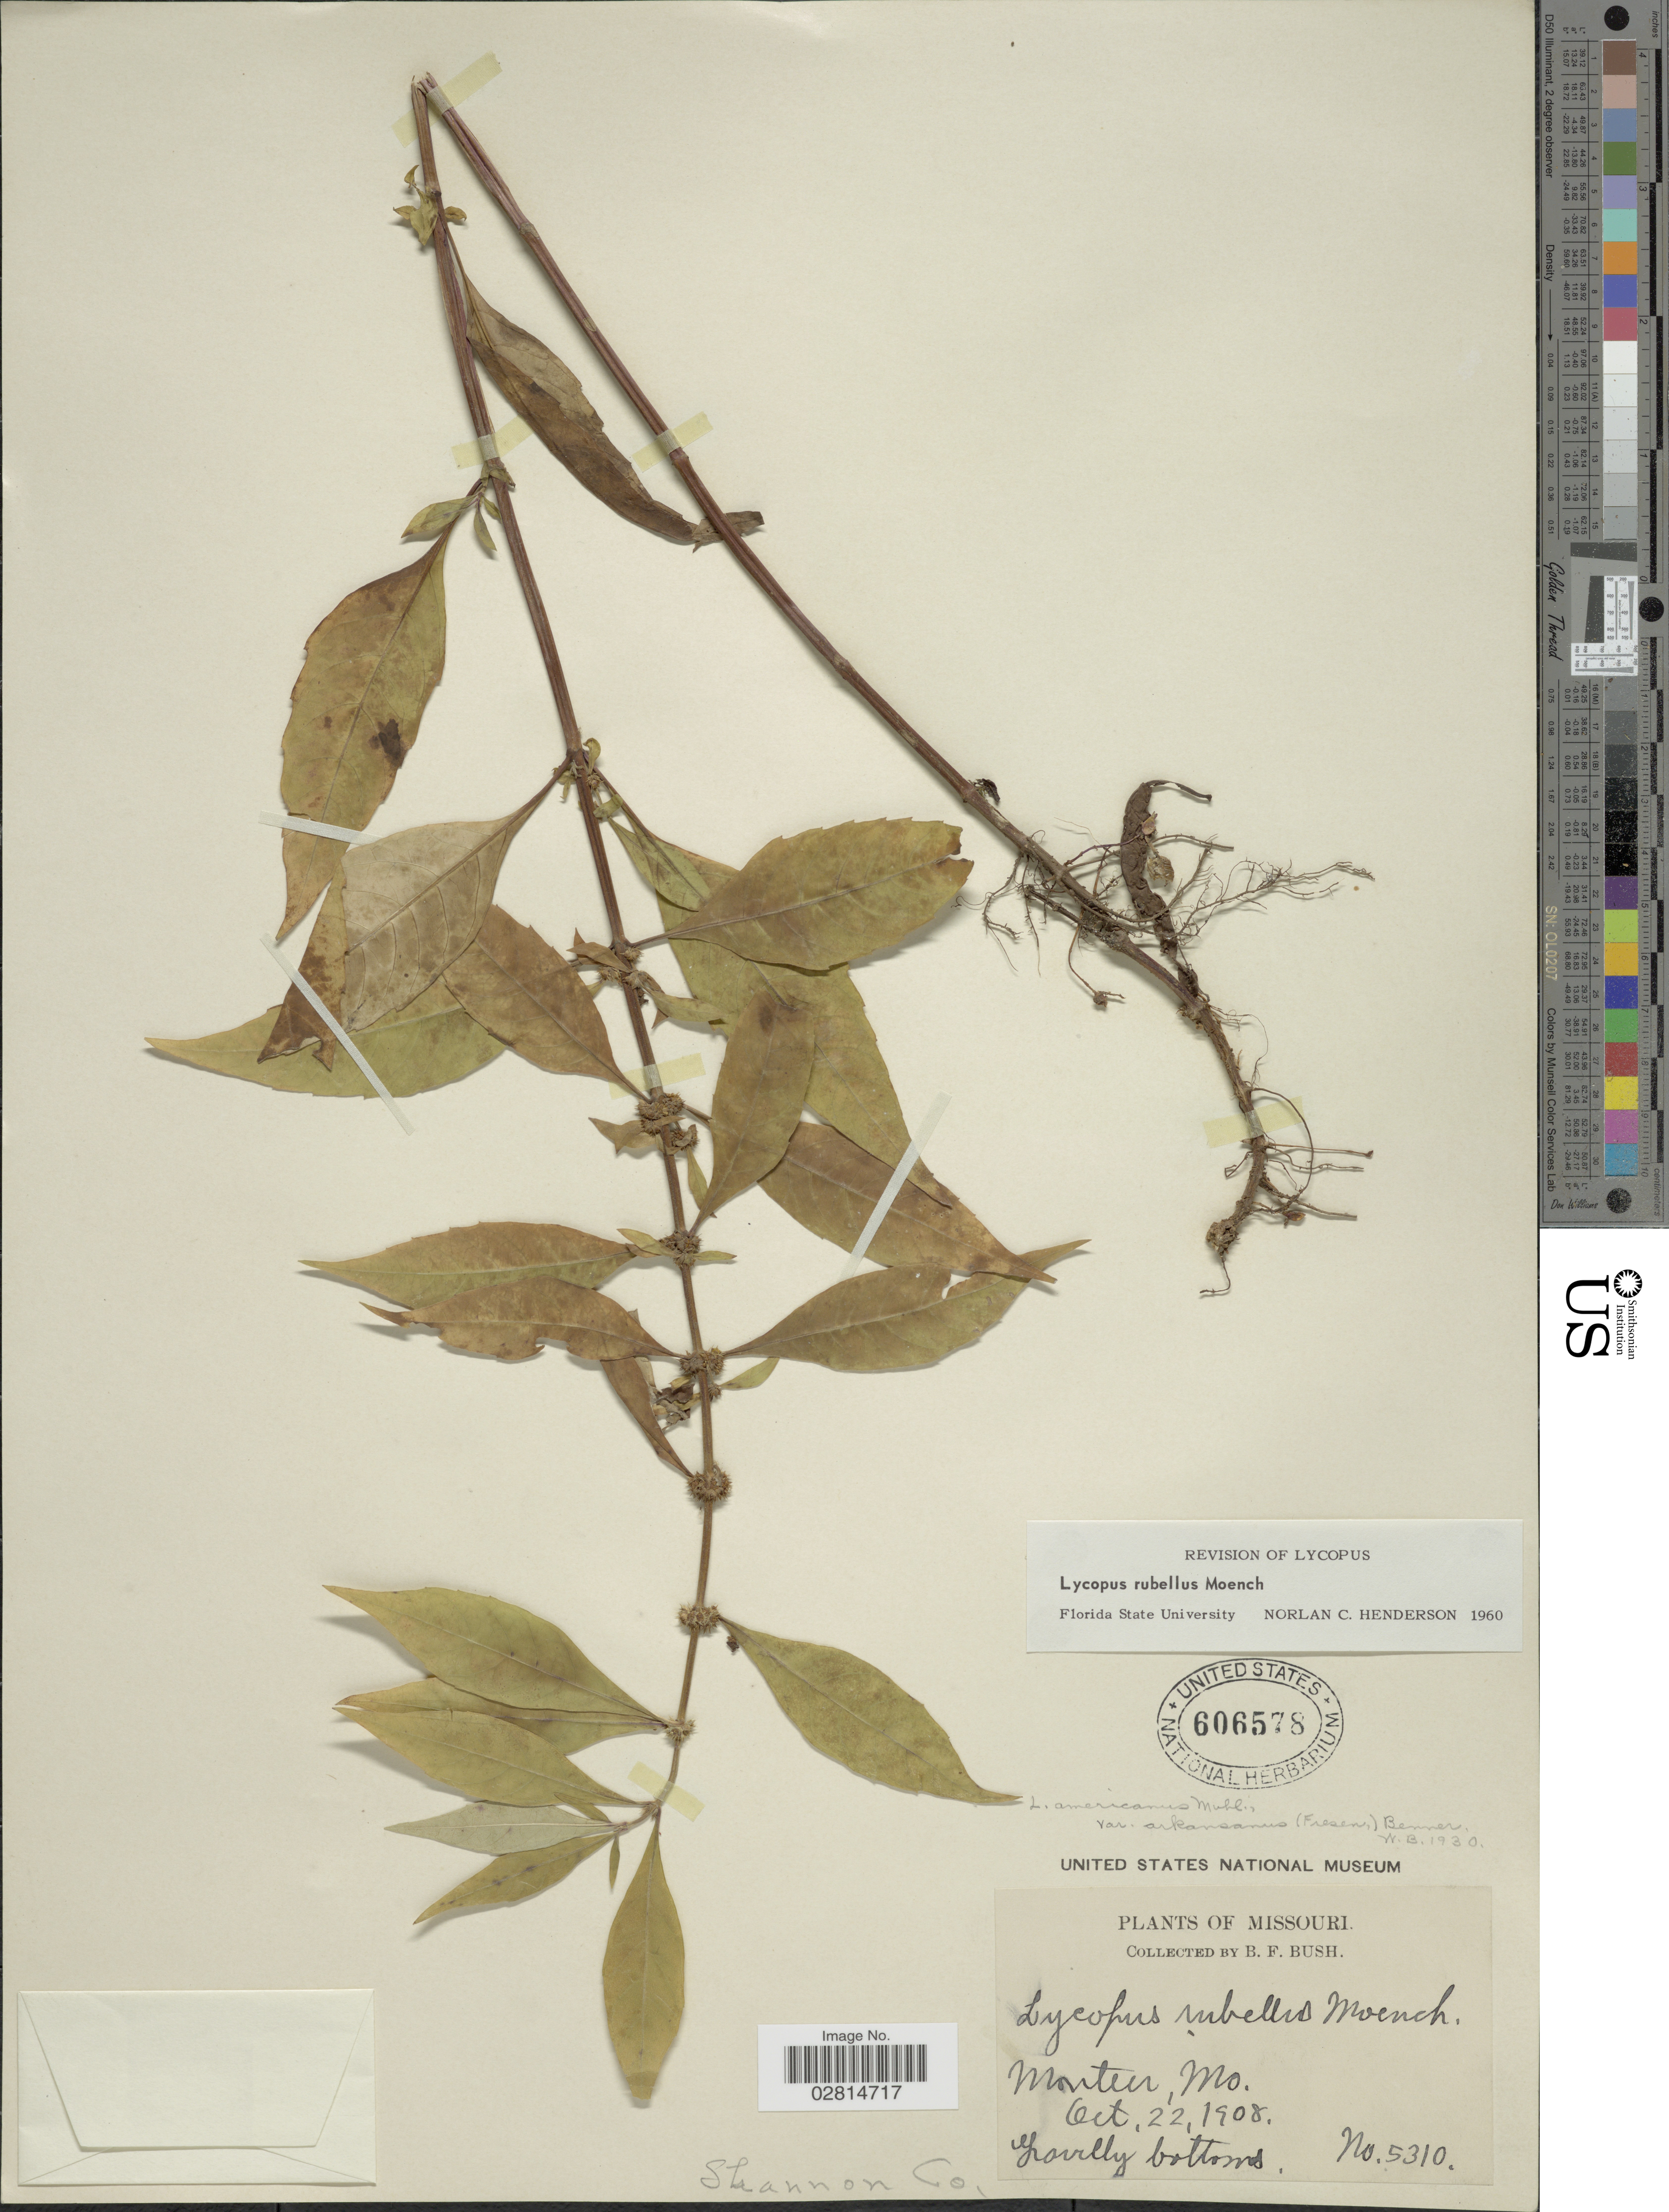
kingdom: Plantae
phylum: Tracheophyta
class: Magnoliopsida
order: Lamiales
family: Lamiaceae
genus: Lycopus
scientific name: Lycopus rubellus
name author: Moench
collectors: B. F. Bush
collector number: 5310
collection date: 1908-10-22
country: United States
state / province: Missouri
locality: Montier. Shannon Co.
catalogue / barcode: US 606578